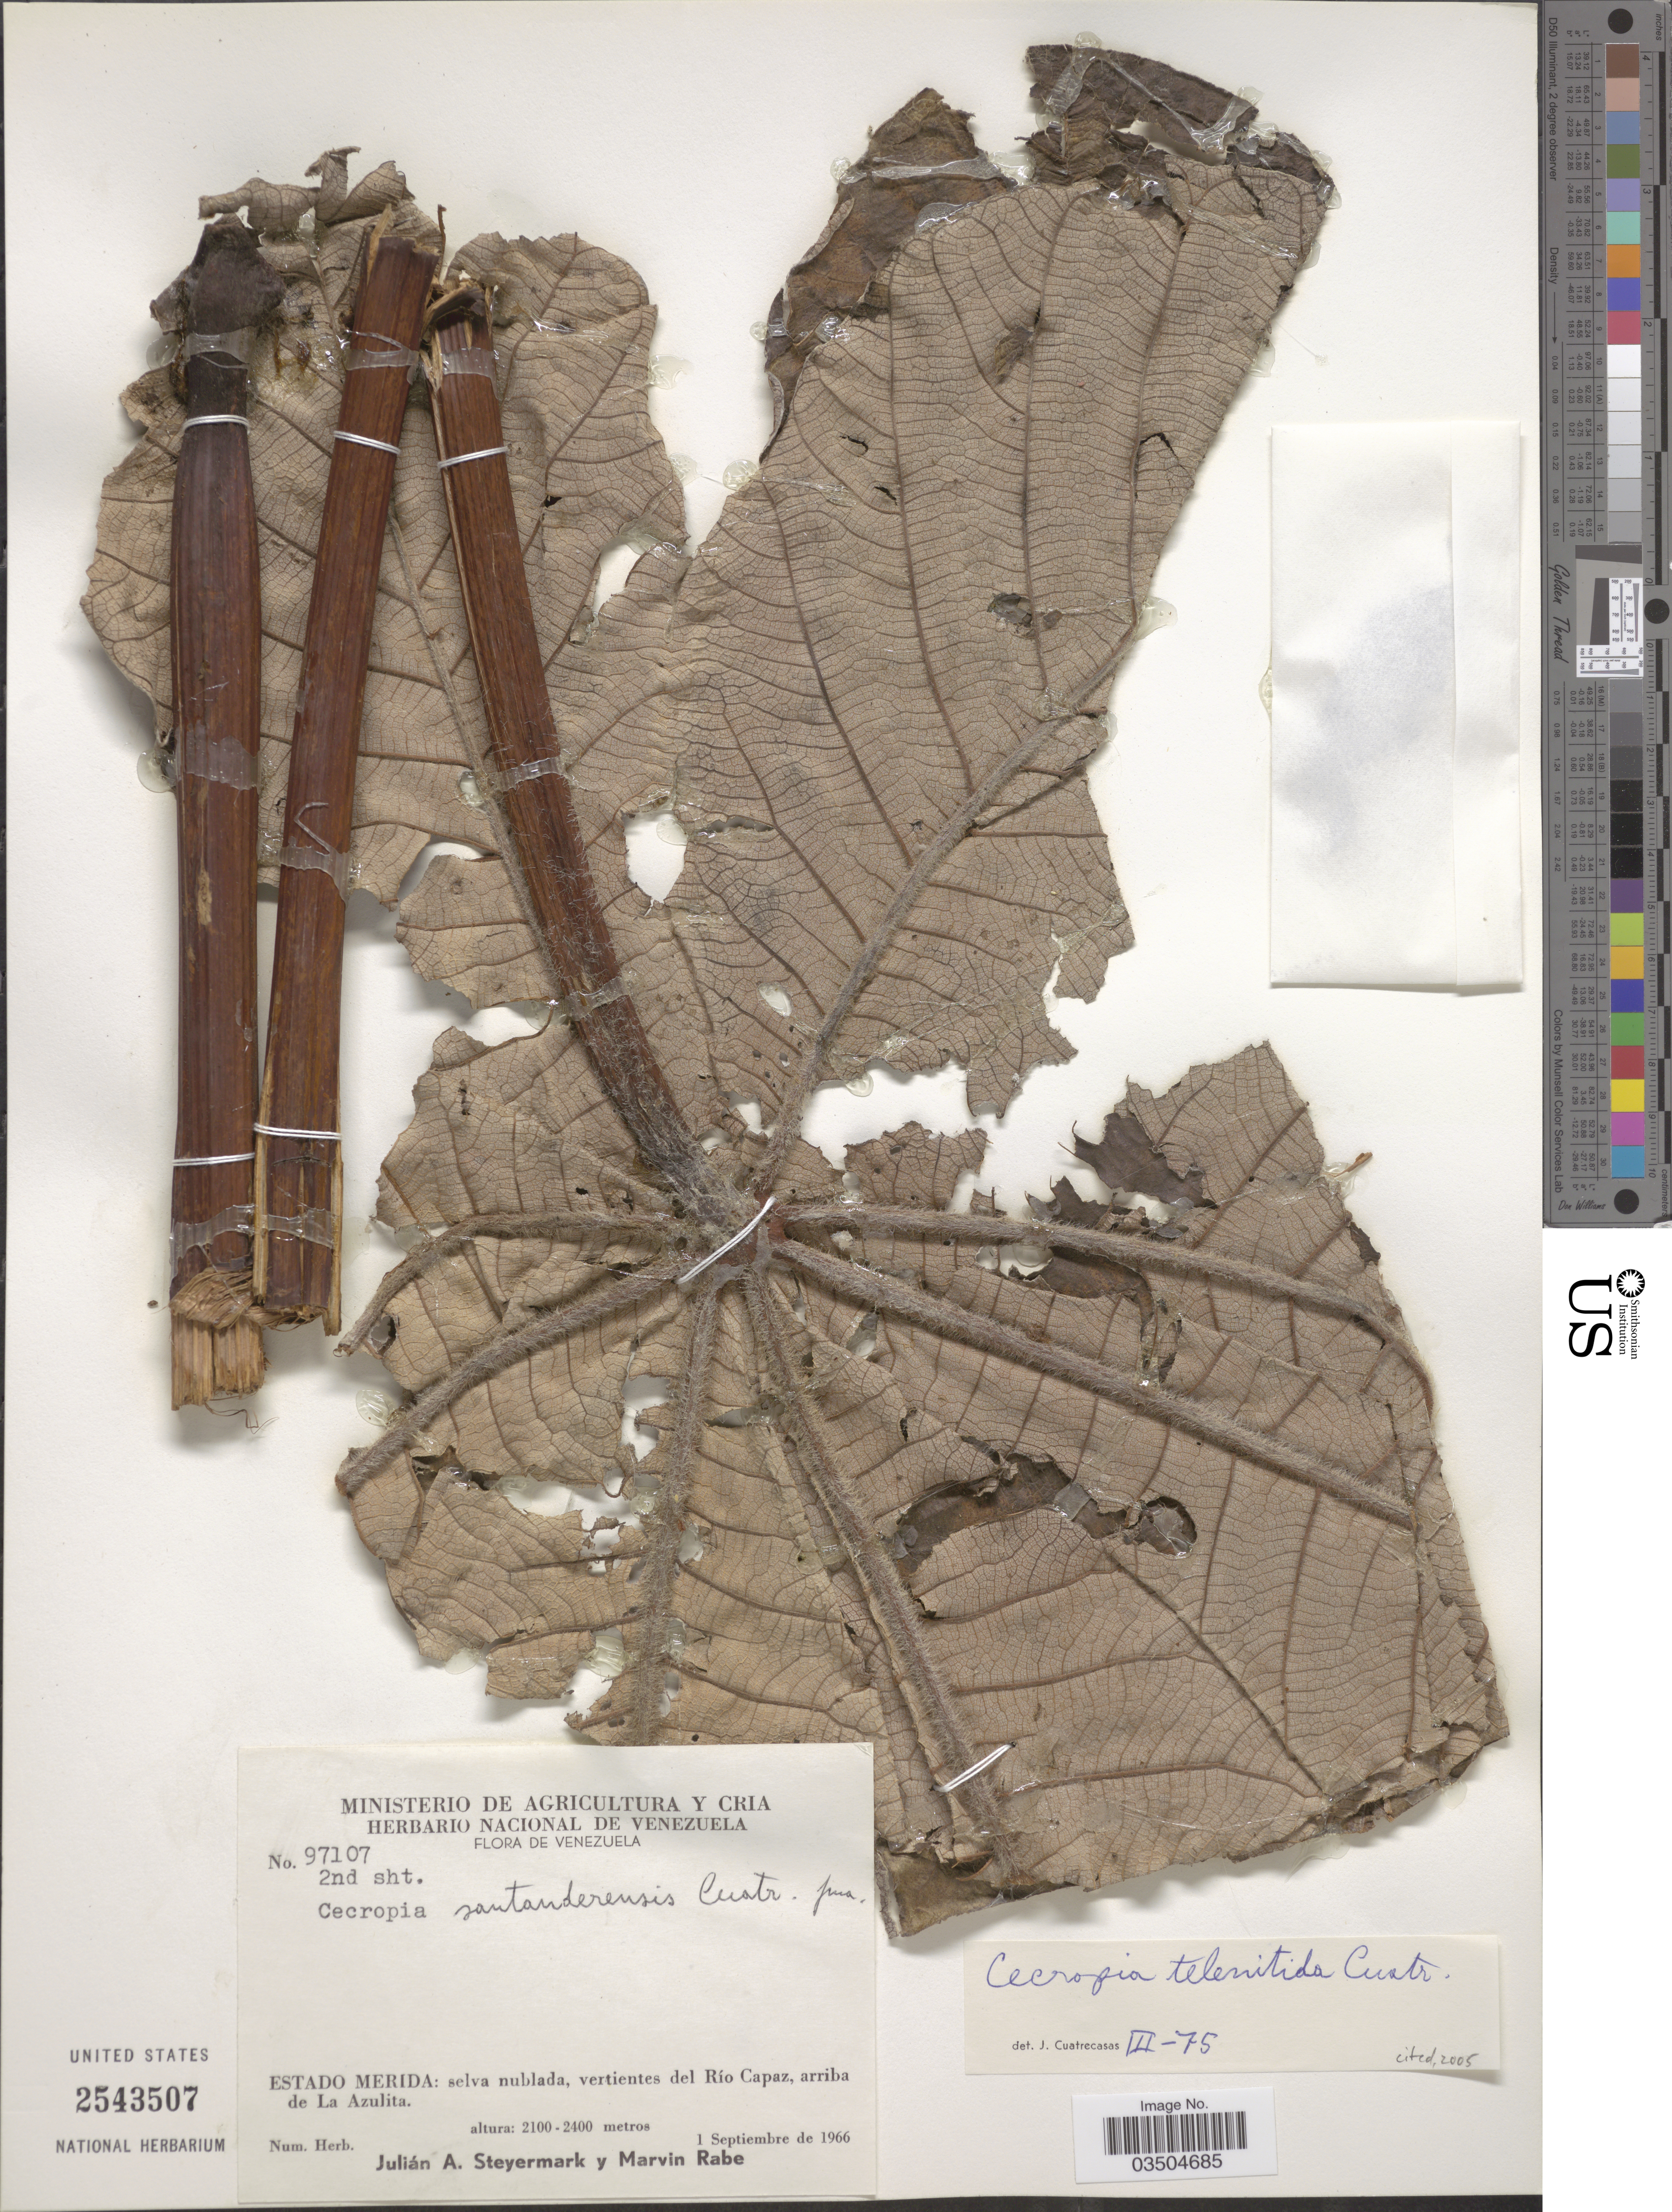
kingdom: Plantae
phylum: Tracheophyta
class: Magnoliopsida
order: Rosales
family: Urticaceae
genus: Cecropia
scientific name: Cecropia telenitida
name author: Cuatrec.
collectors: J. Steyermark & M. Rabe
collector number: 97107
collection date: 1966-09-01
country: Venezuela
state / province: Merida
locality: selva nublada, vertientes del Río Capaz, arriba de La Azulita.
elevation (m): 2100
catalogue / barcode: US 2543507